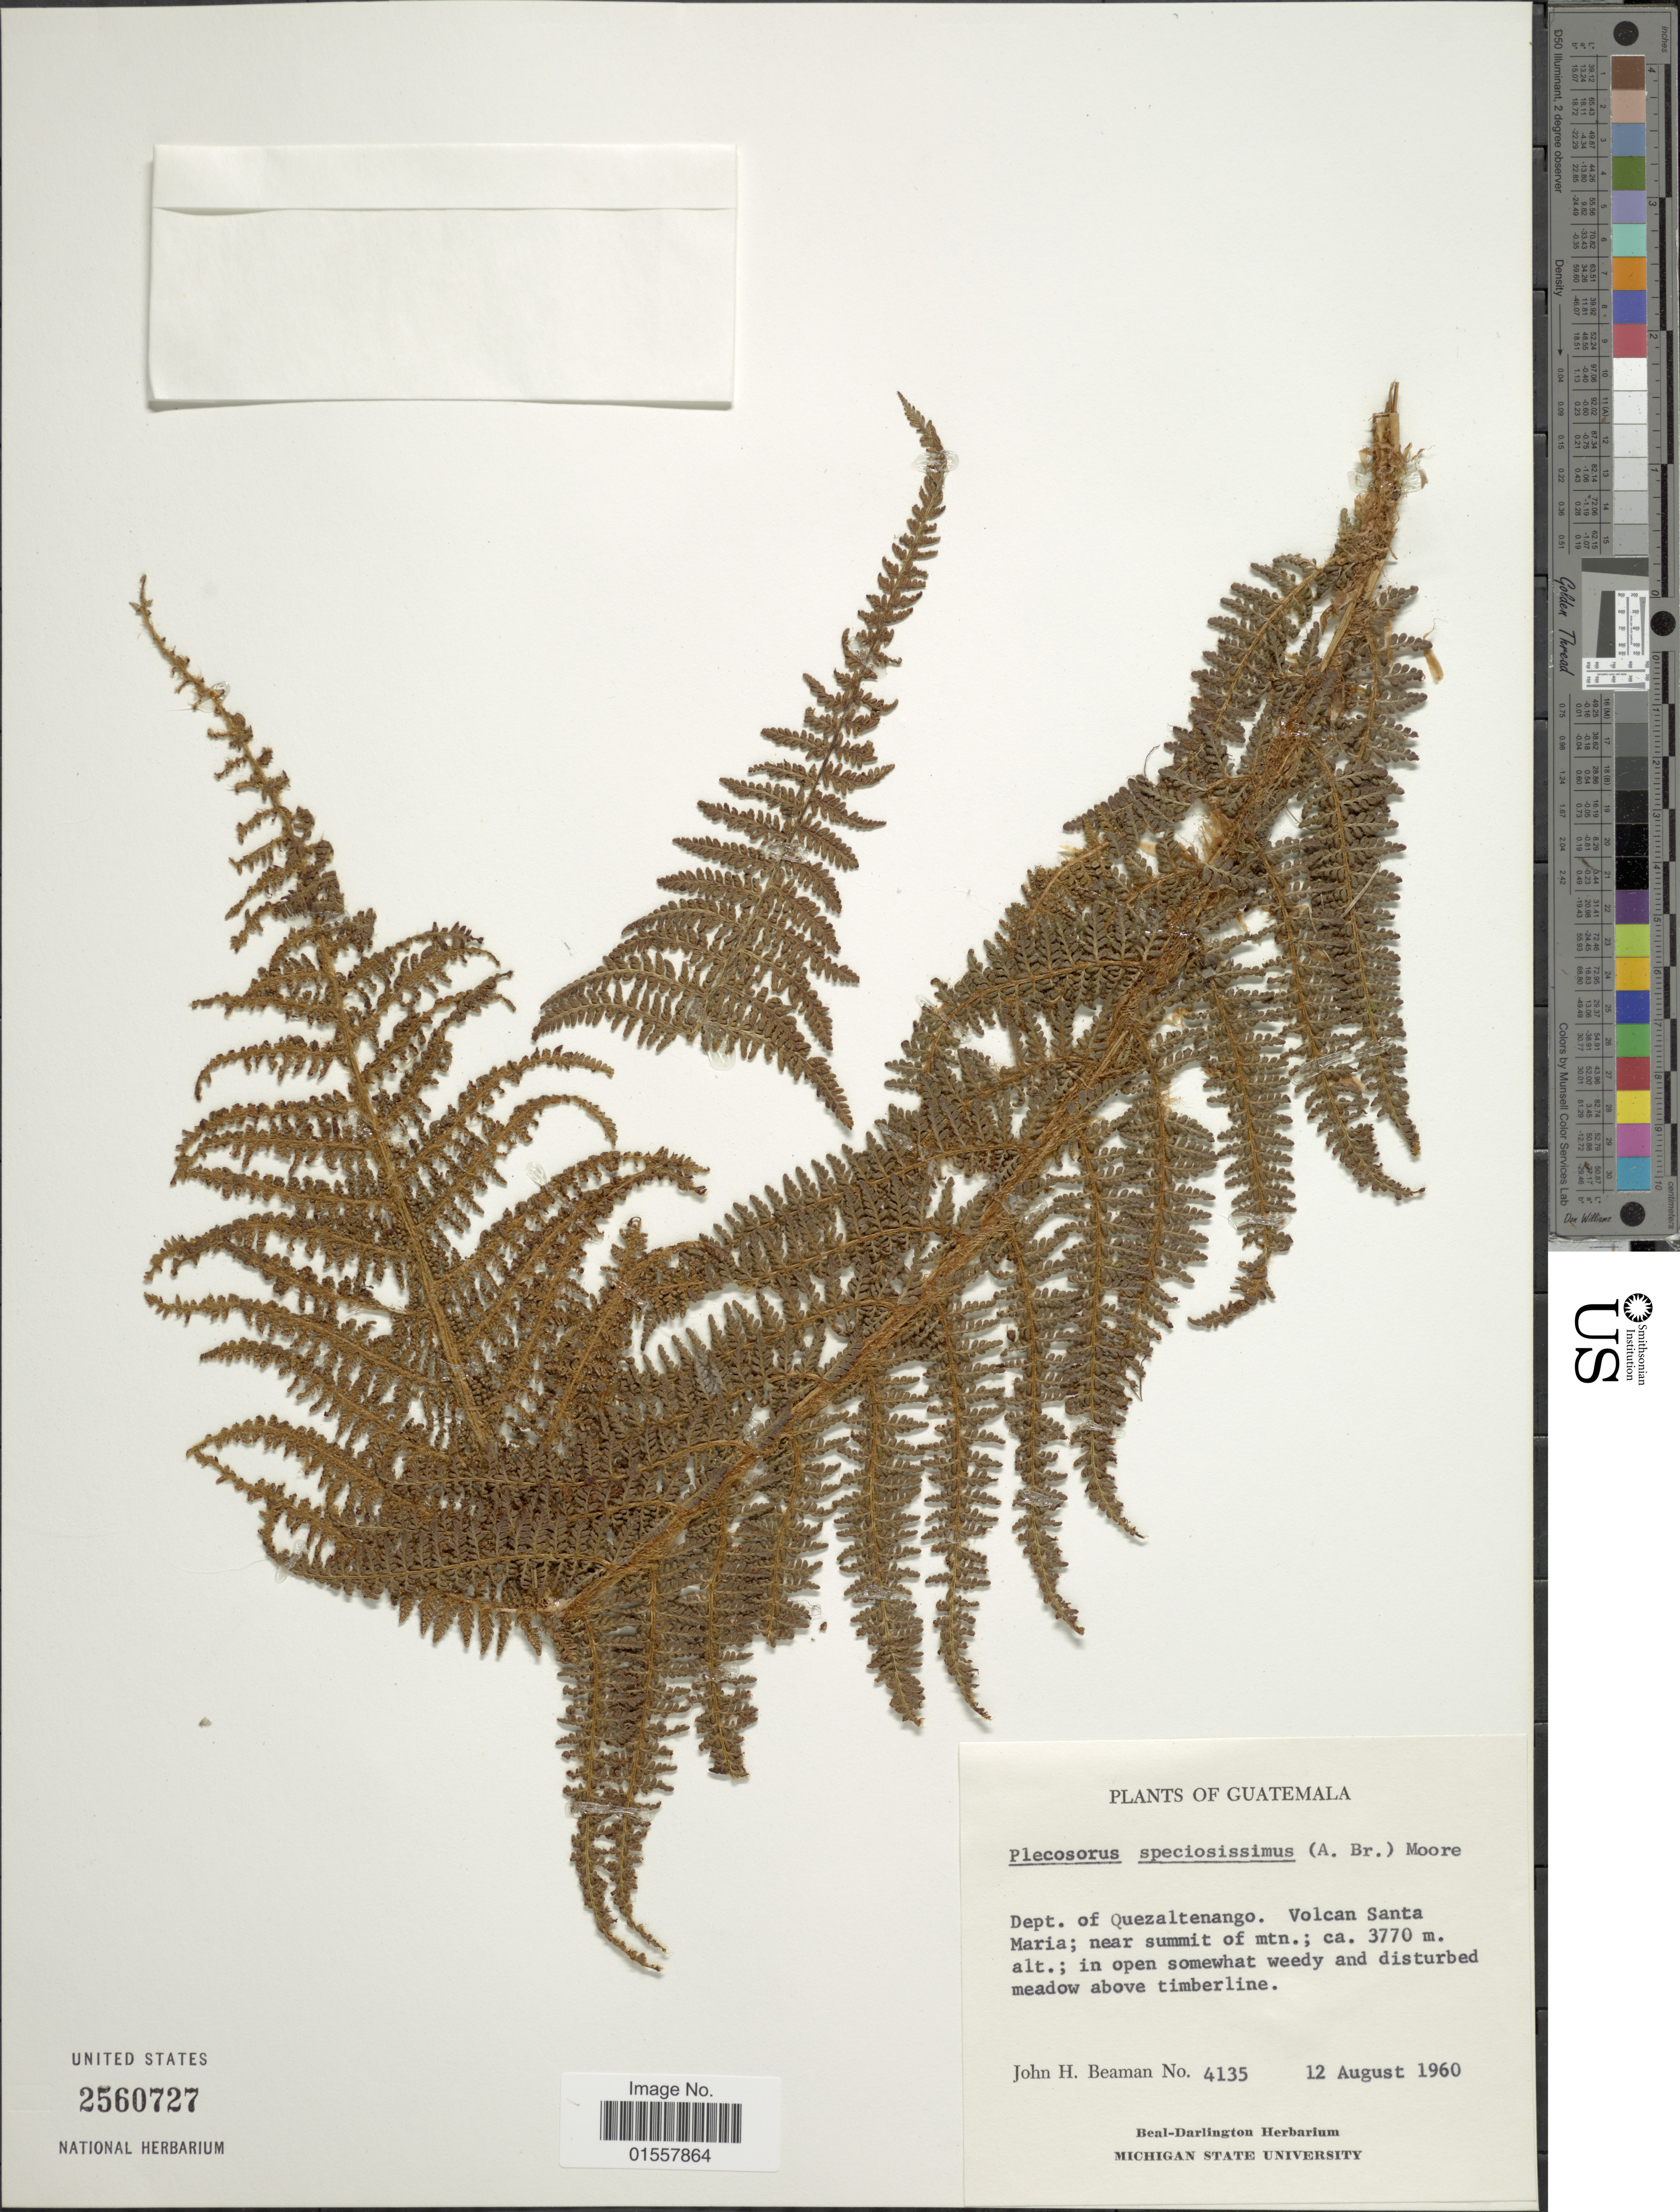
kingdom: Plantae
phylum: Tracheophyta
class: Polypodiopsida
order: Polypodiales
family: Dryopteridaceae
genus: Polystichum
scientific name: Polystichum speciosissimum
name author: (A. Braun ex Kunze) Copel.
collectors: J. H. Beaman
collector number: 4135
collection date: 1960-08-12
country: Guatemala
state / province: Quetzaltenango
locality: Dept. of Quezaltenango, Volcan Santa Maria; near summit of mtn.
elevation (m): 3770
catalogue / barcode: US 2560727